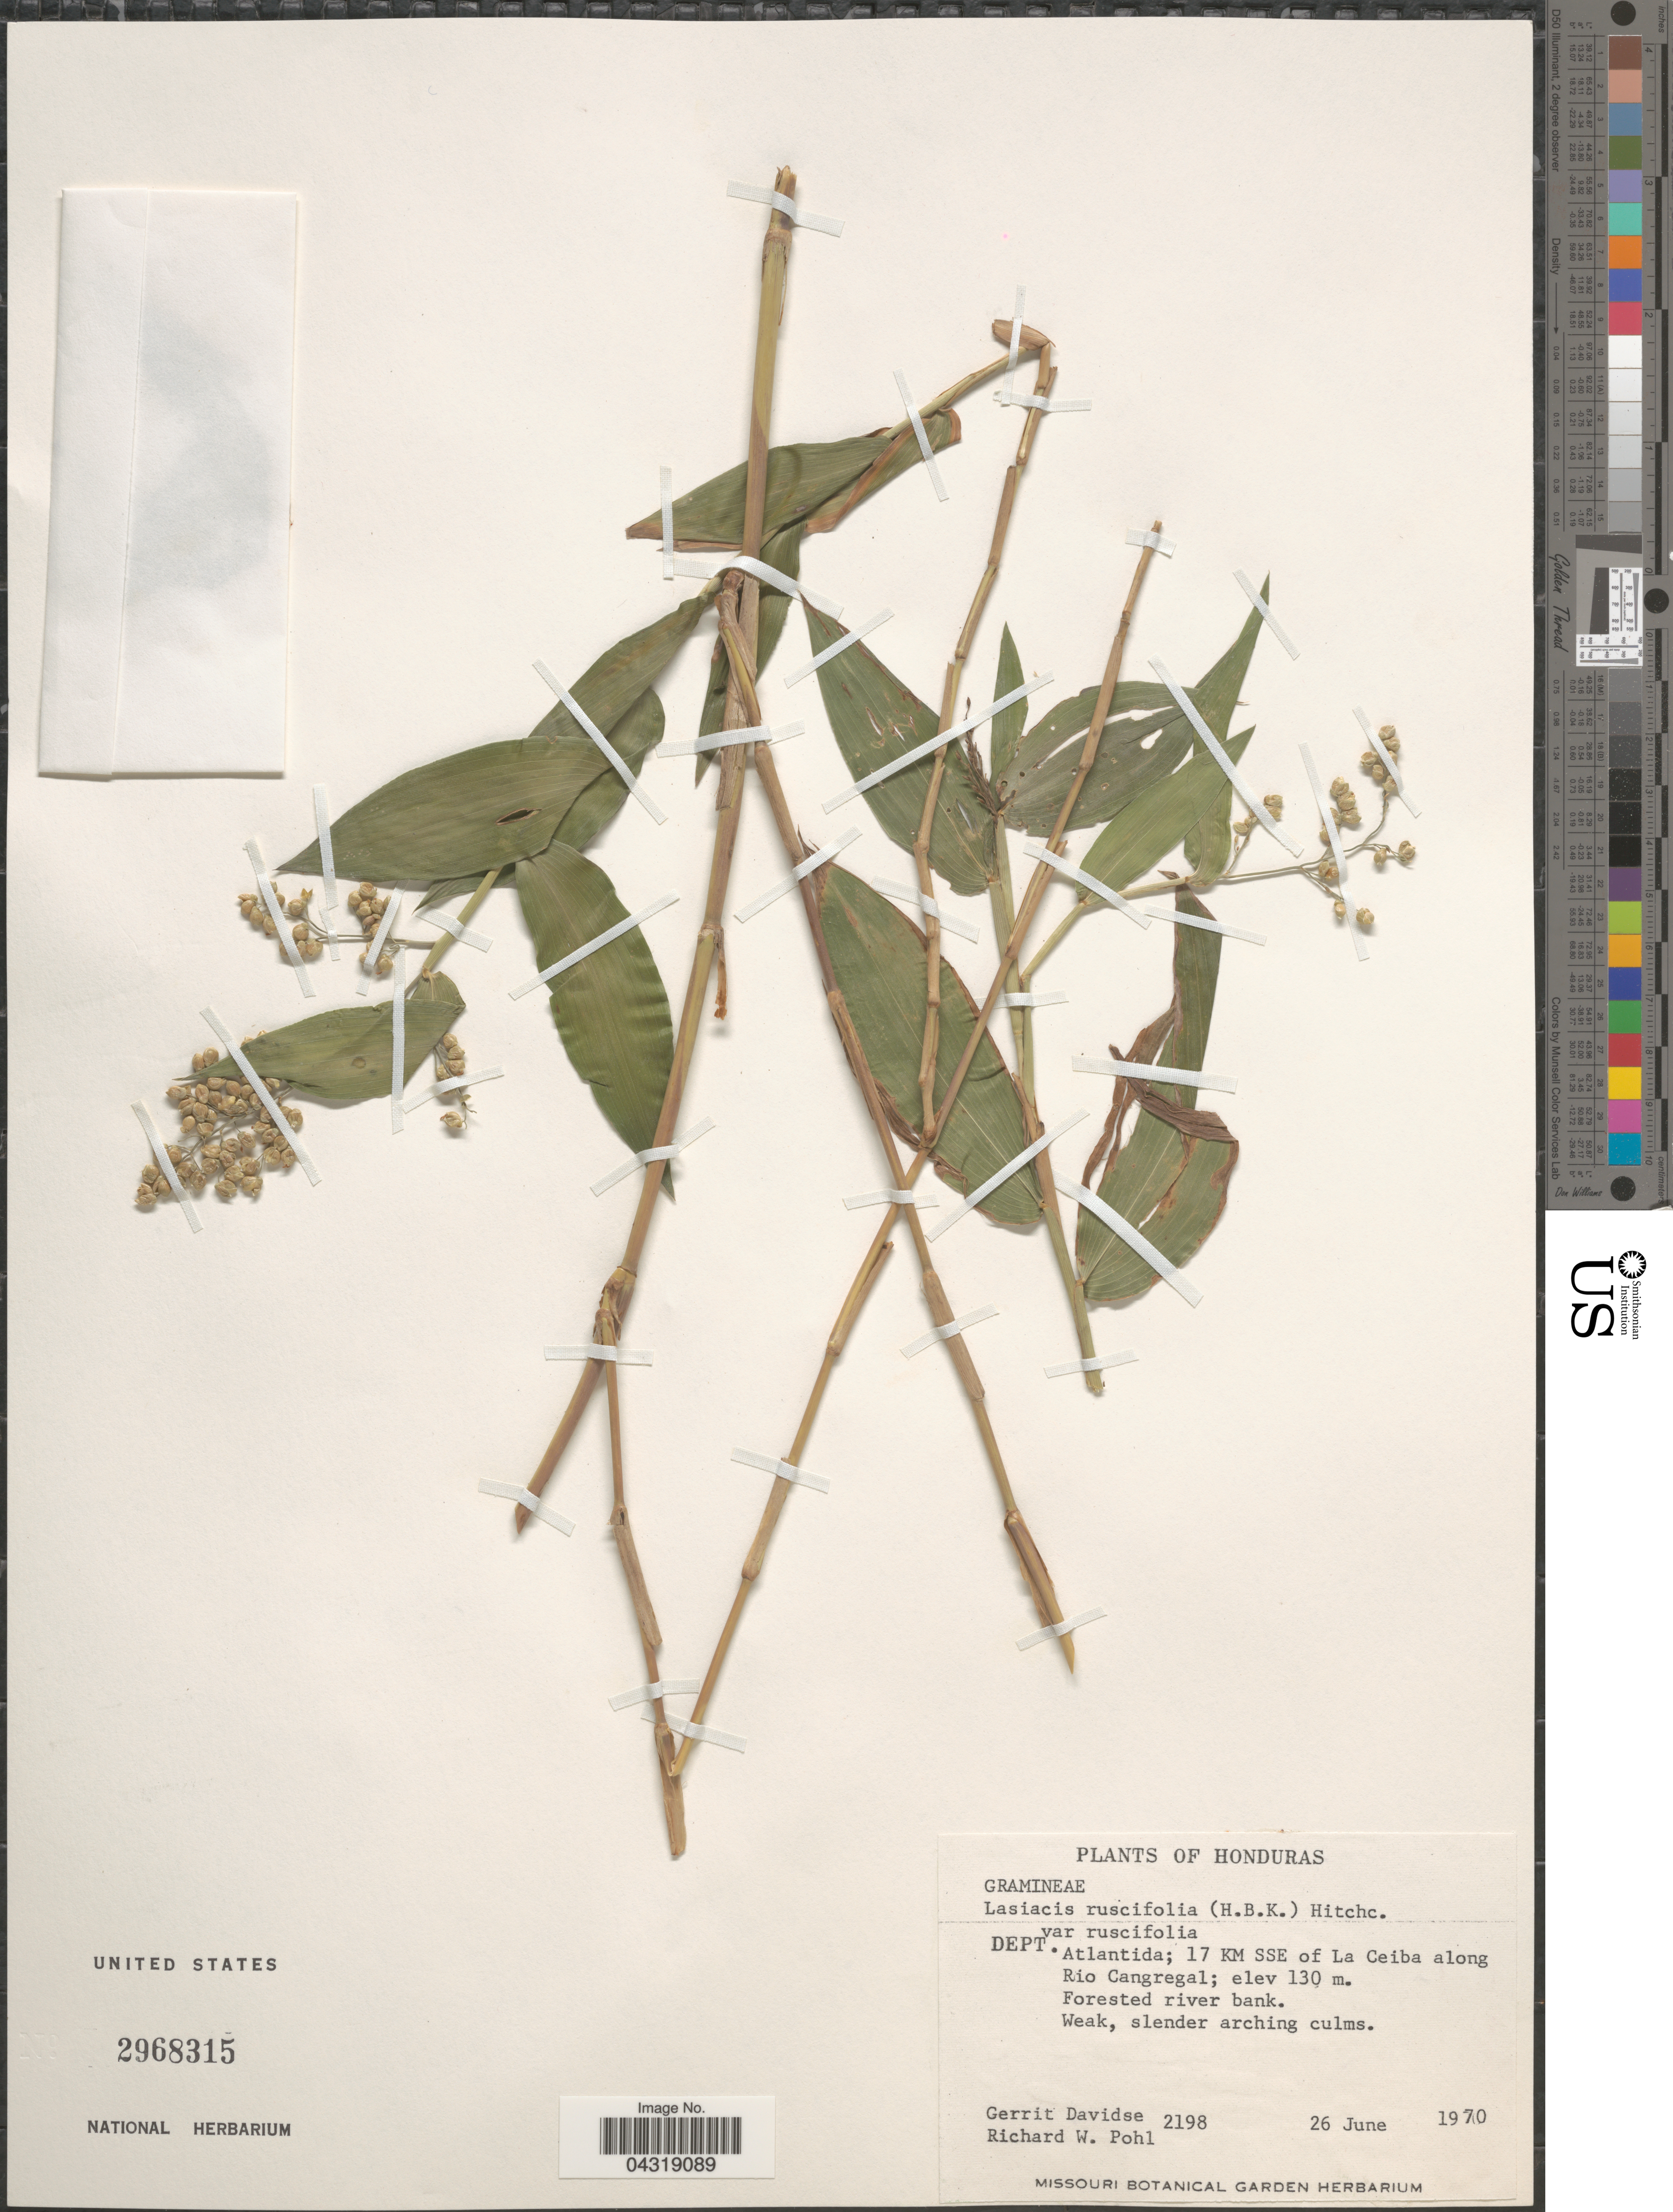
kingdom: Plantae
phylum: Tracheophyta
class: Liliopsida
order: Poales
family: Poaceae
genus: Lasiacis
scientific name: Lasiacis ruscifolia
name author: (Kunth) Hitchc.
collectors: G. Davidse & R. W. Pohl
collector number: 2198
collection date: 1970-06-26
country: Honduras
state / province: Atlantida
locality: Dept. Atlantida; 17 KM SSE of La Ceiba along Rio Cangregal.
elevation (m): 130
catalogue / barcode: US 2968315